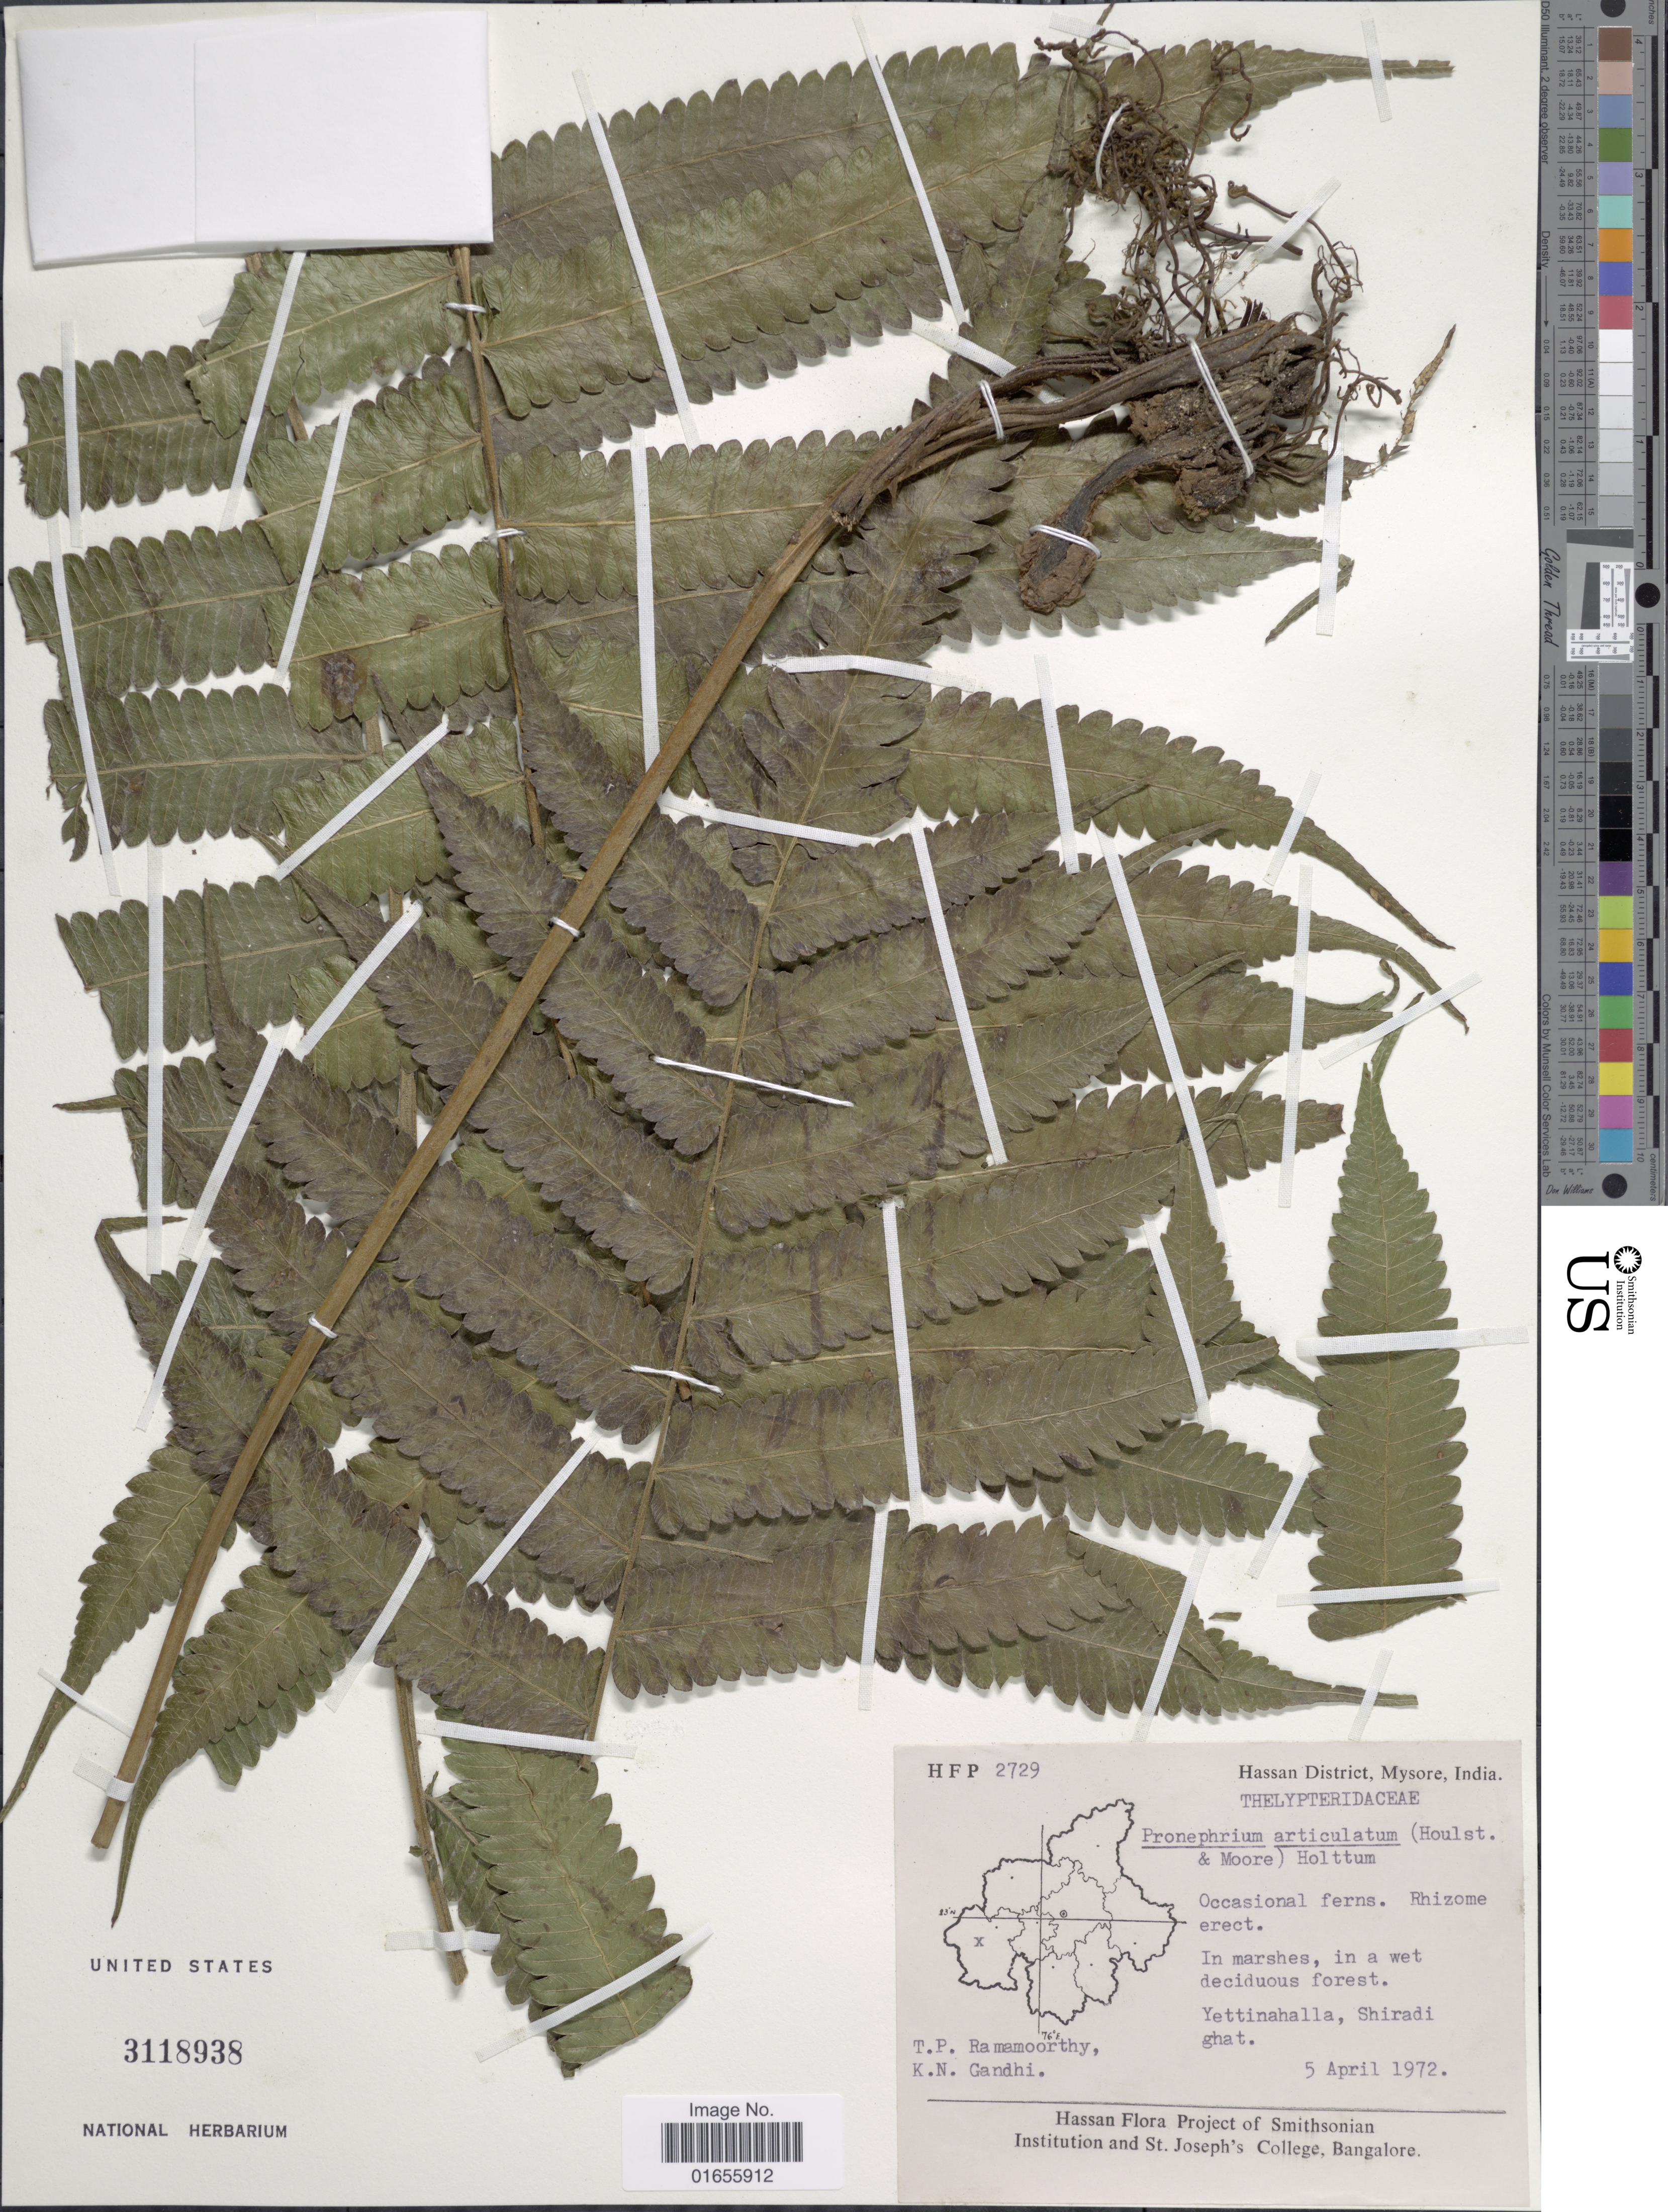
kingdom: Plantae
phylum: Tracheophyta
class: Polypodiopsida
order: Polypodiales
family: Thelypteridaceae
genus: Pronephrium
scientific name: Pronephrium articulatum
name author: (Houlston & T. Moore) Holttum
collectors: T. P. Ramamoorthy & K. N. Gandhi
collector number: HFP2729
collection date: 1972-04-05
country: India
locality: Hassan District. Mysore, Yettinahalla, Shiradi ghat.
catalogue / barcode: US 3118938